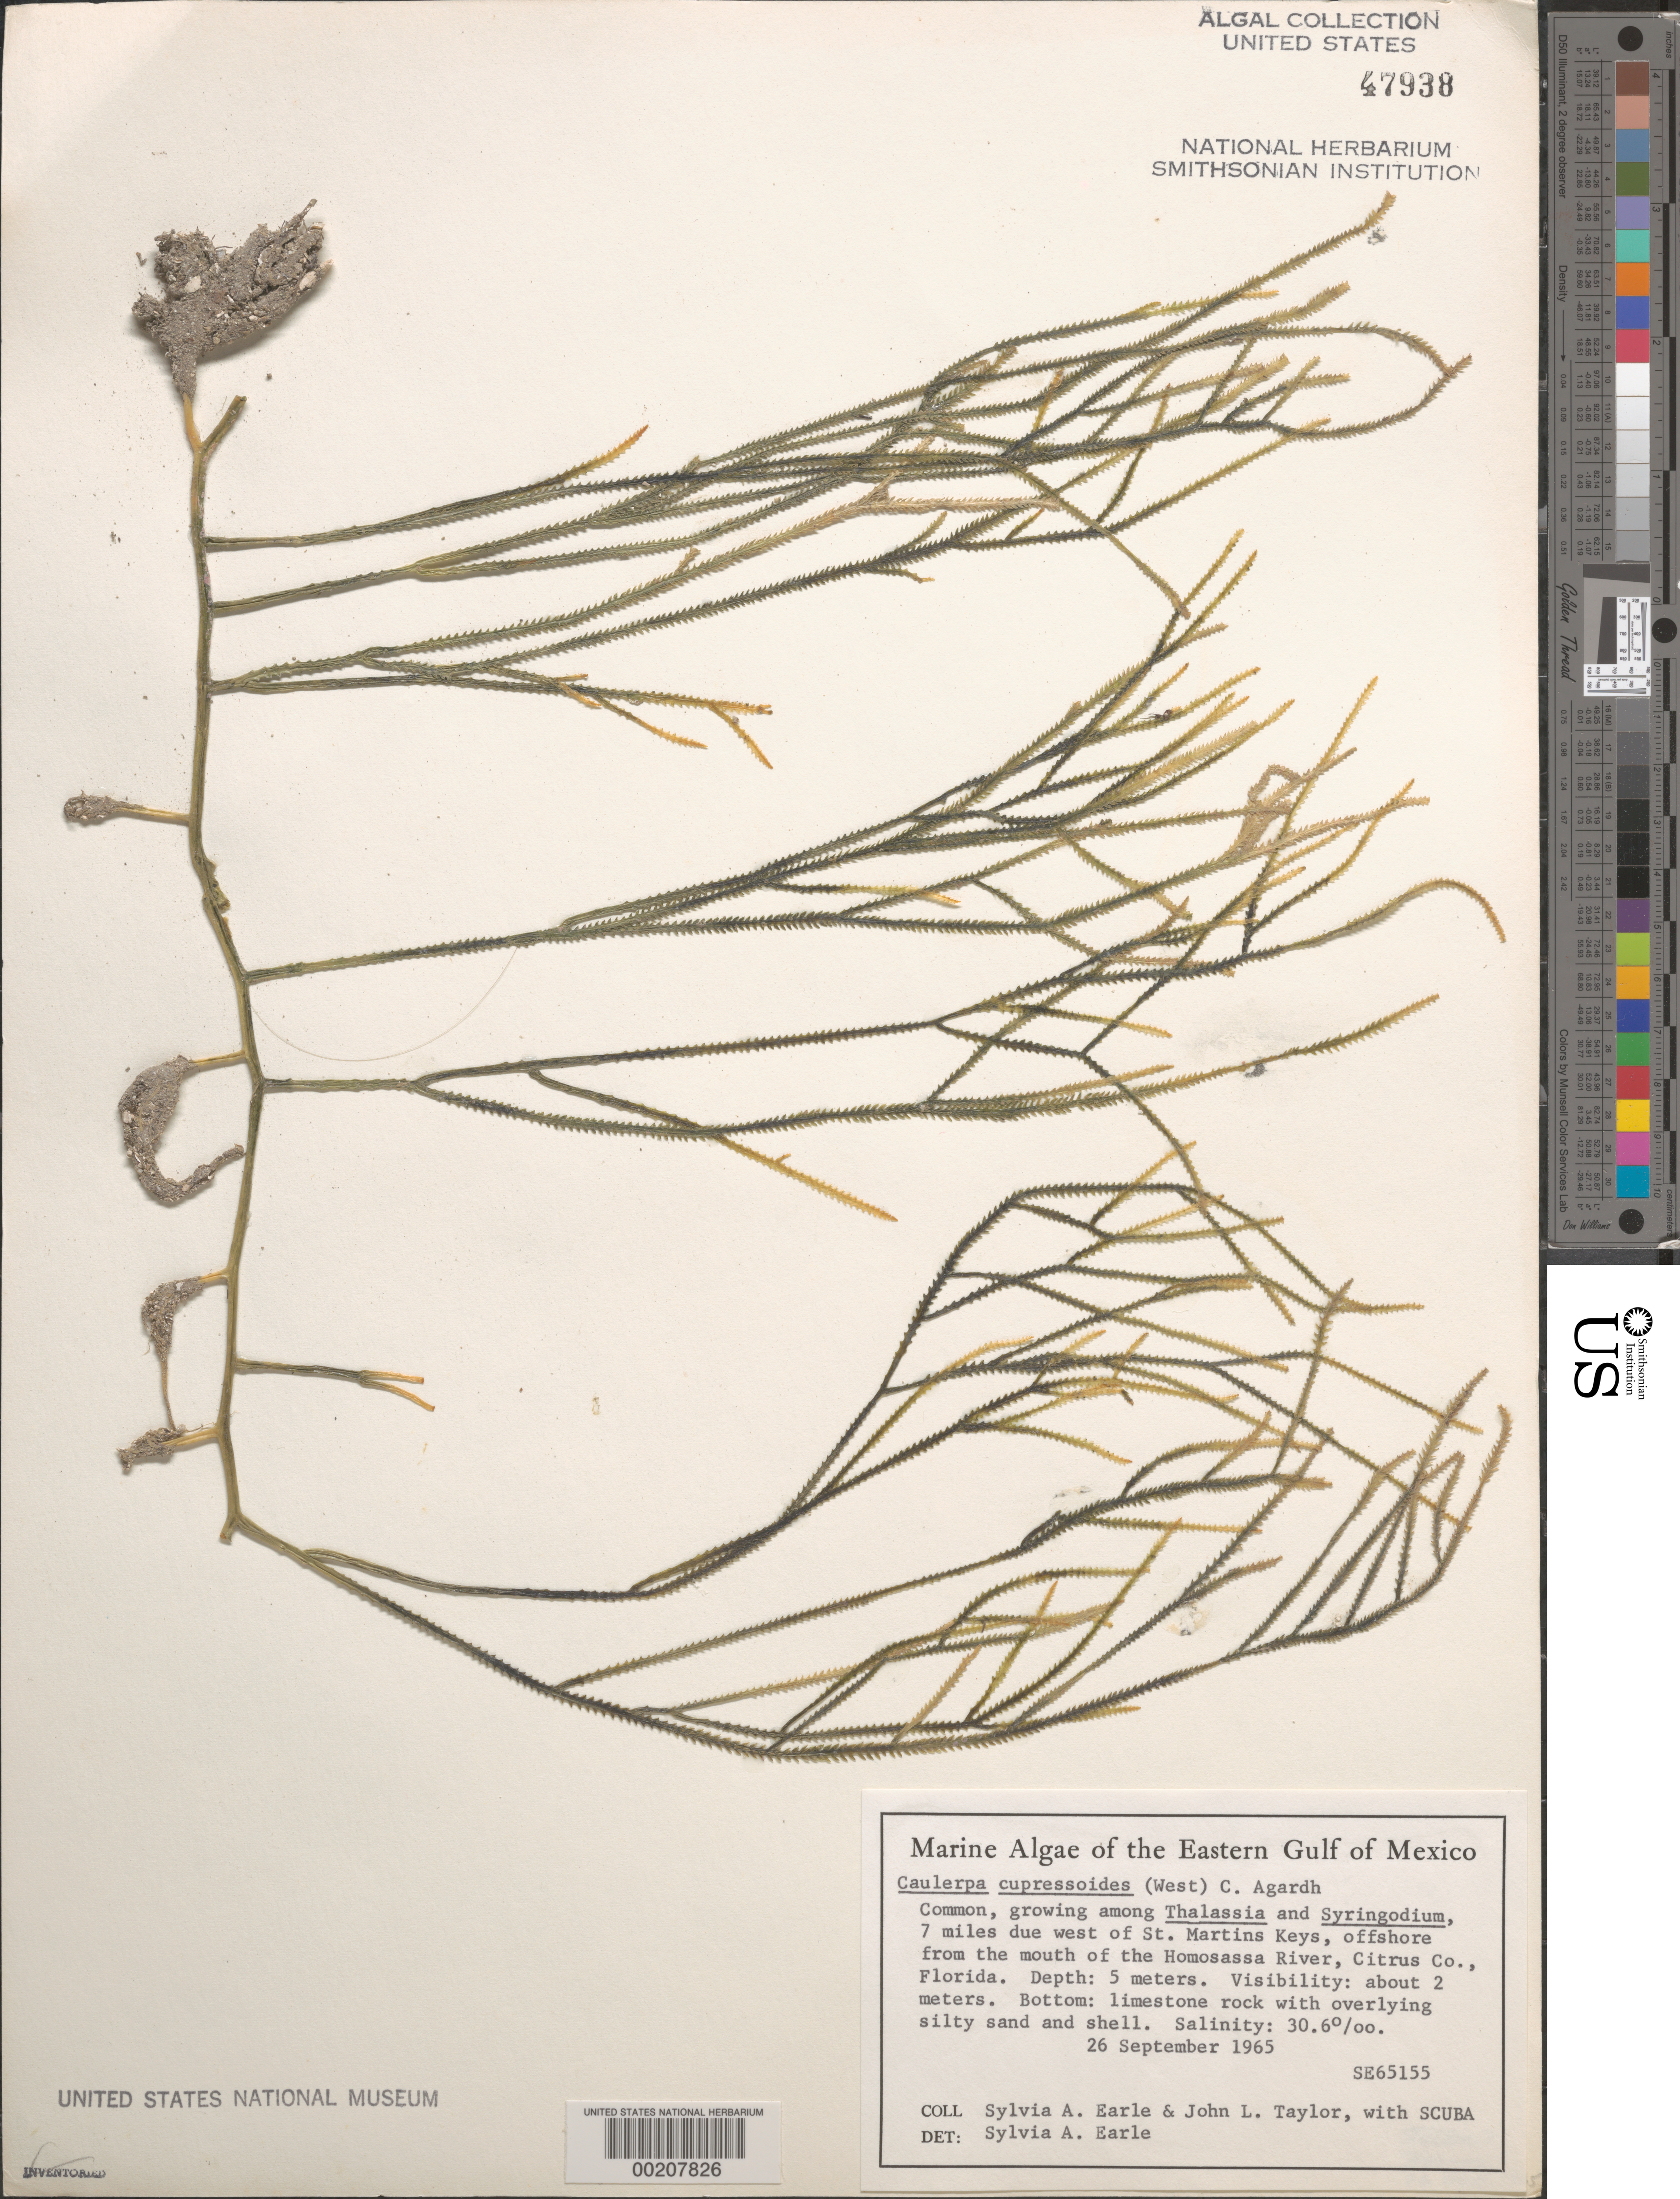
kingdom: Plantae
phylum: Chlorophyta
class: Ulvophyceae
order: Bryopsidales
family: Caulerpaceae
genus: Caulerpa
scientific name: Caulerpa cupressoides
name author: (Vahl) C. Agardh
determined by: Earle, S. A.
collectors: S. A. Earle & J. L. Taylor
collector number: SE 65155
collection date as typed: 26 Sep 1965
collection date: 1965-09-26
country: United States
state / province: Florida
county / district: Citrus County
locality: Off Homosassa River mouth, 7 miles due west of St. Martins Keys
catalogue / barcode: US 47938